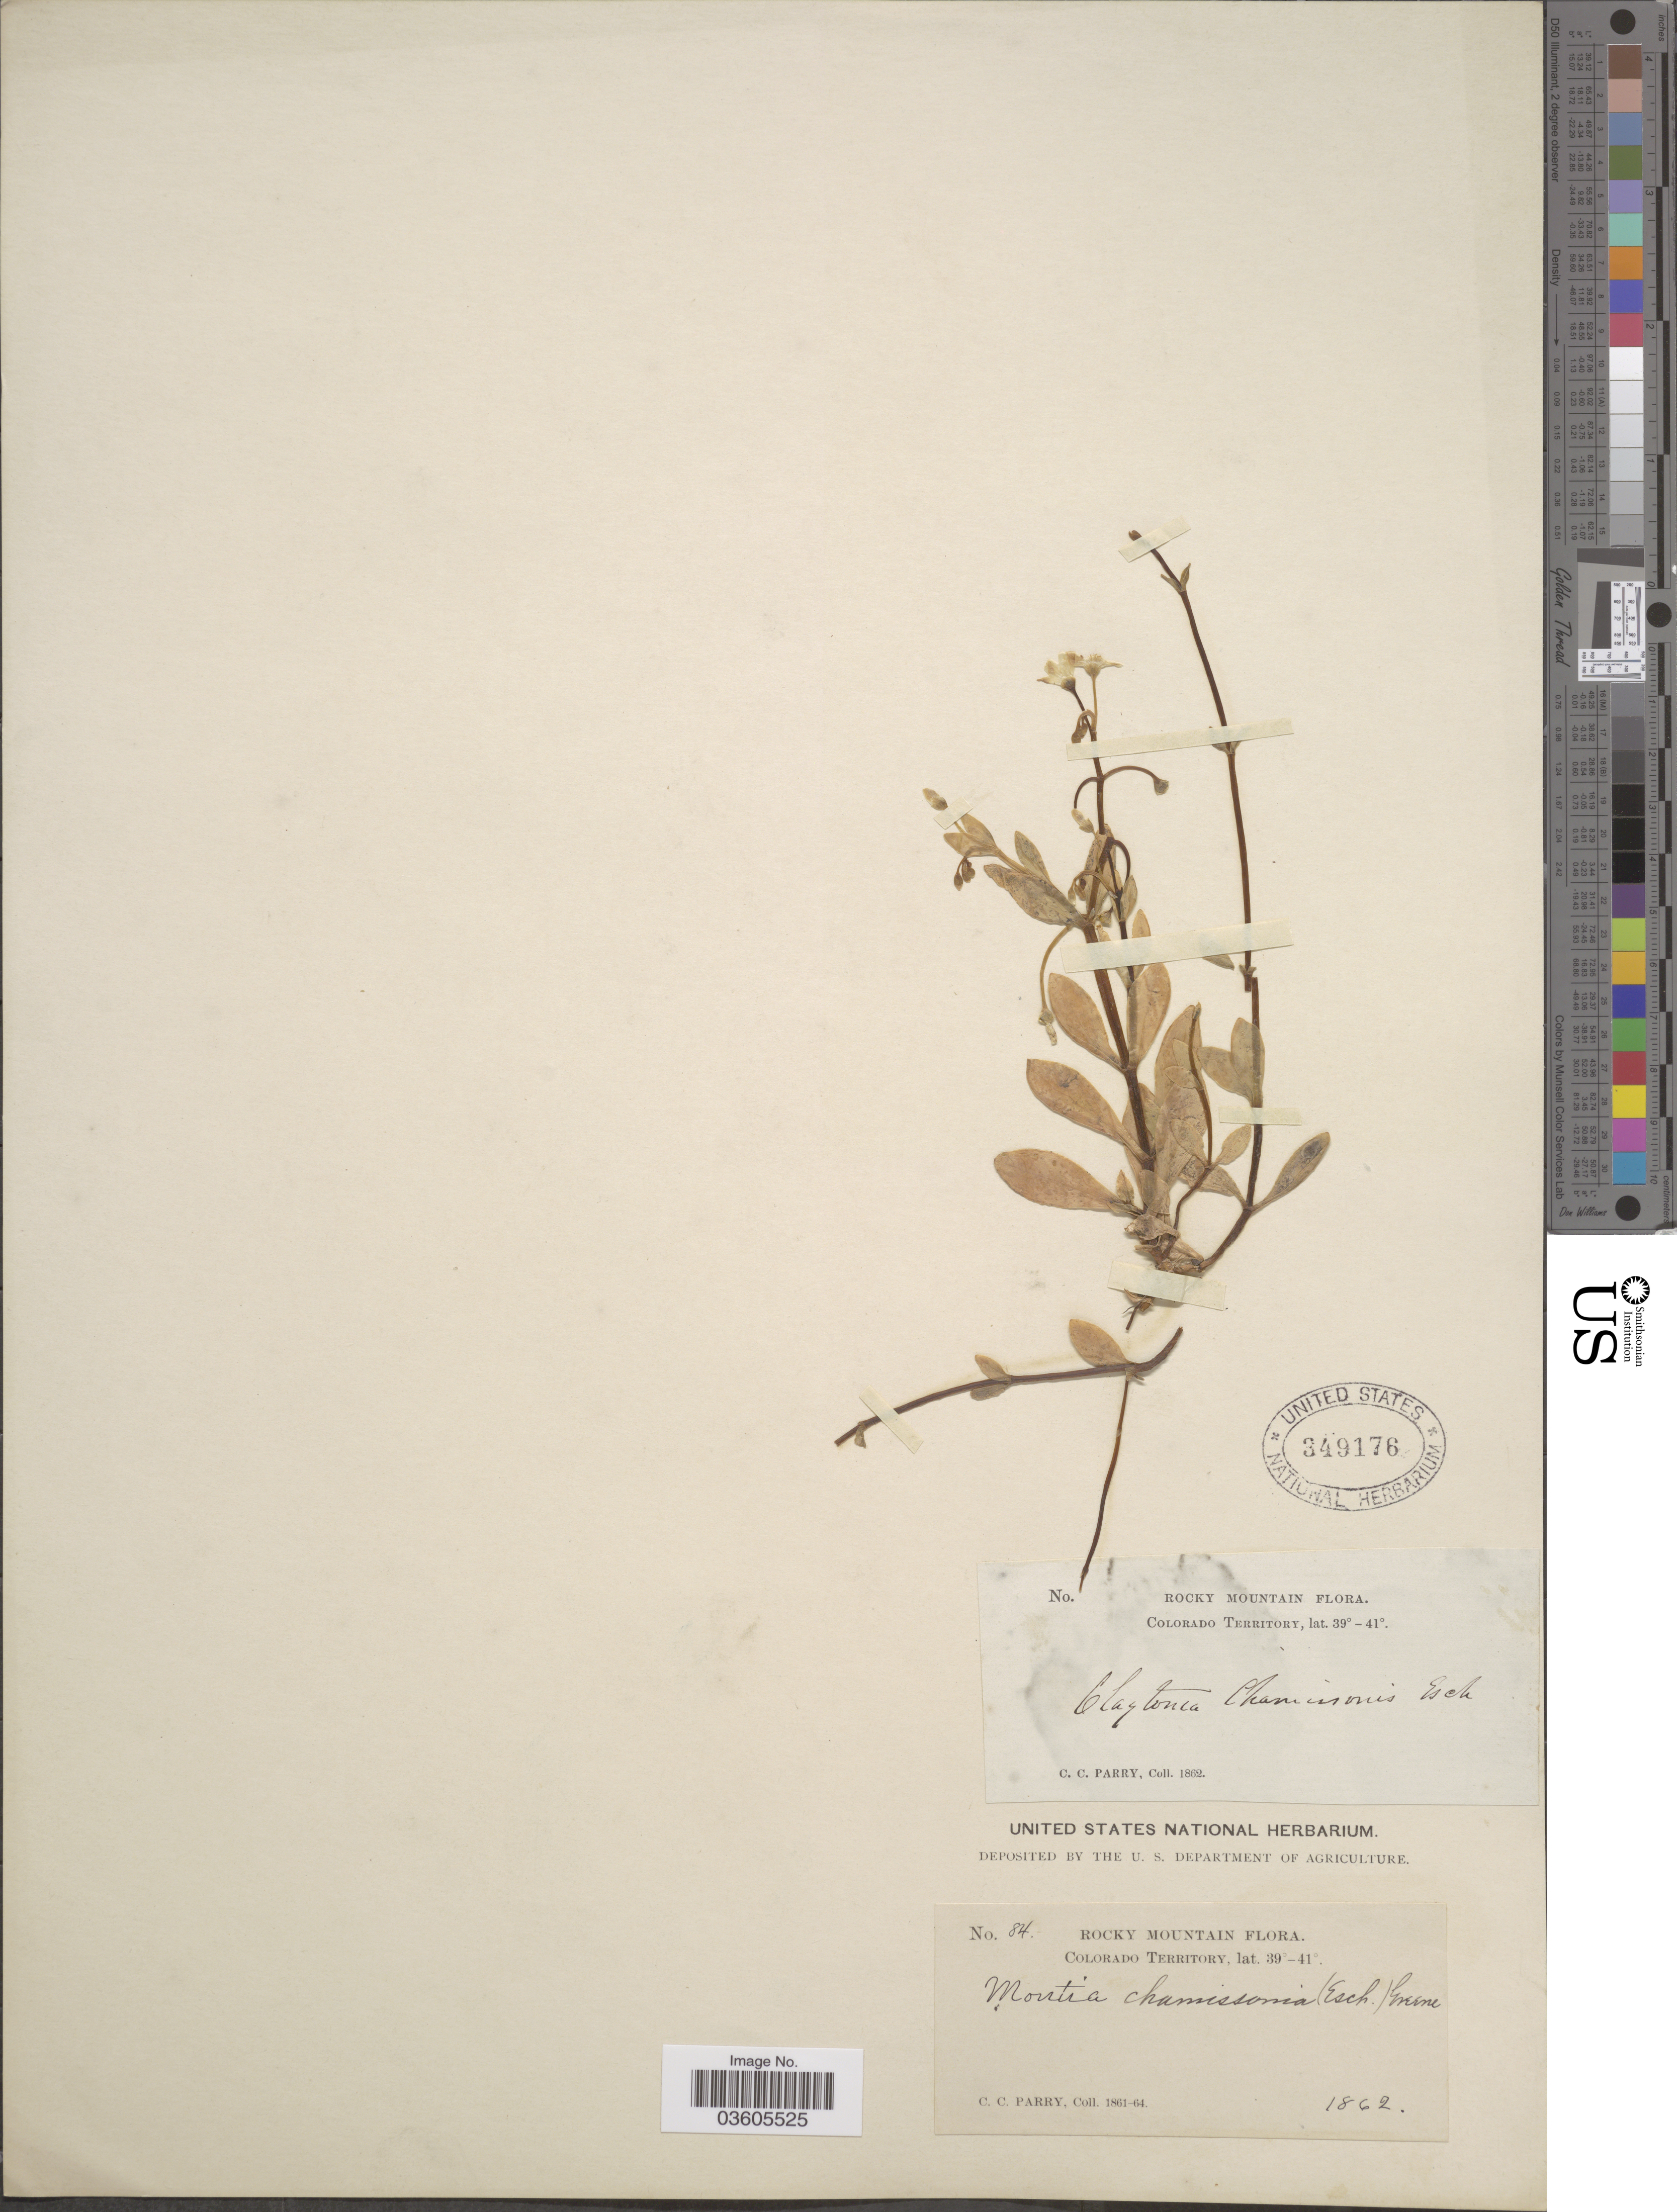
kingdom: Plantae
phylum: Tracheophyta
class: Magnoliopsida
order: Caryophyllales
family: Montiaceae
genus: Montia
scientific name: Montia chamissoi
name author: (Ledeb. ex Spreng.) Greene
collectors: C. C. Parry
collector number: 84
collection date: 1862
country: United States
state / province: Colorado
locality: Rocky Mountain. Colorado Territory.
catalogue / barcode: US 349176